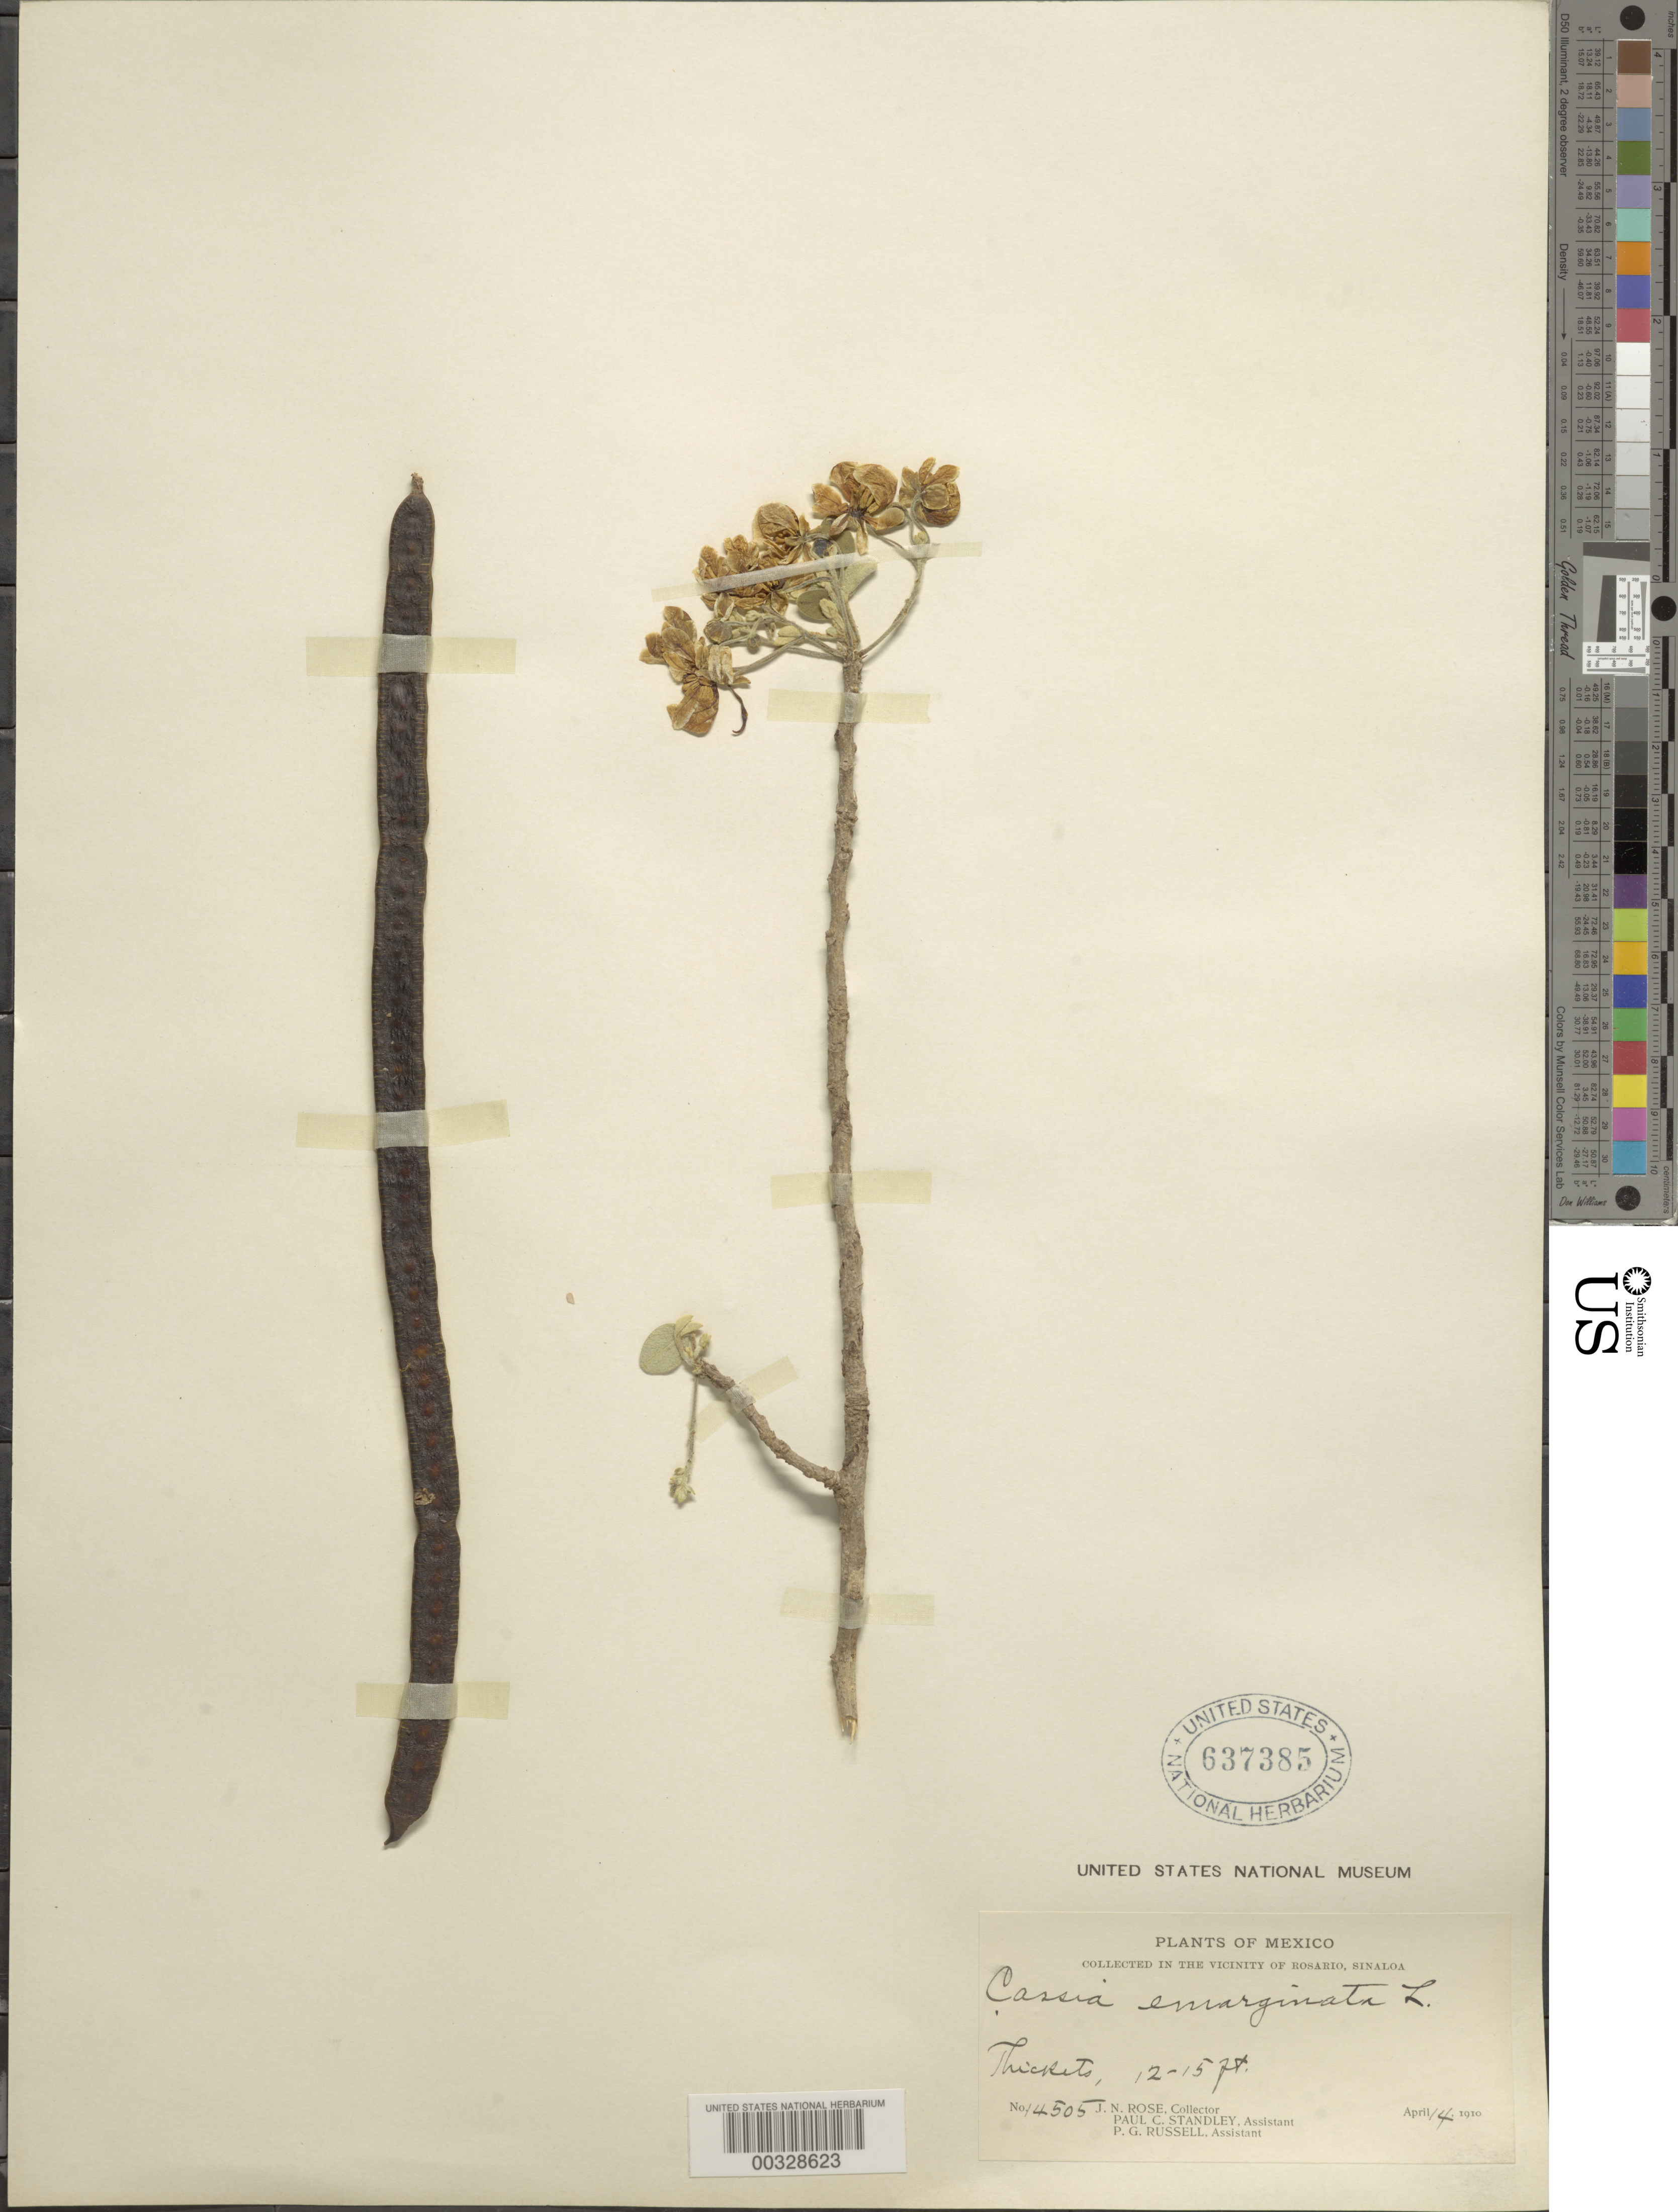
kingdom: Plantae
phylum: Tracheophyta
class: Magnoliopsida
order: Fabales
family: Fabaceae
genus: Senna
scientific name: Senna emarginata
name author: L.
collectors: J. N. Rose, P. C. Standley & P. G. Russell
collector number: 14505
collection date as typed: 14 Apr 1910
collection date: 1910-04-14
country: Mexico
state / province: Sinaloa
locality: Vicinity of Rosario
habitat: Thickets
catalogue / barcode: US 637385